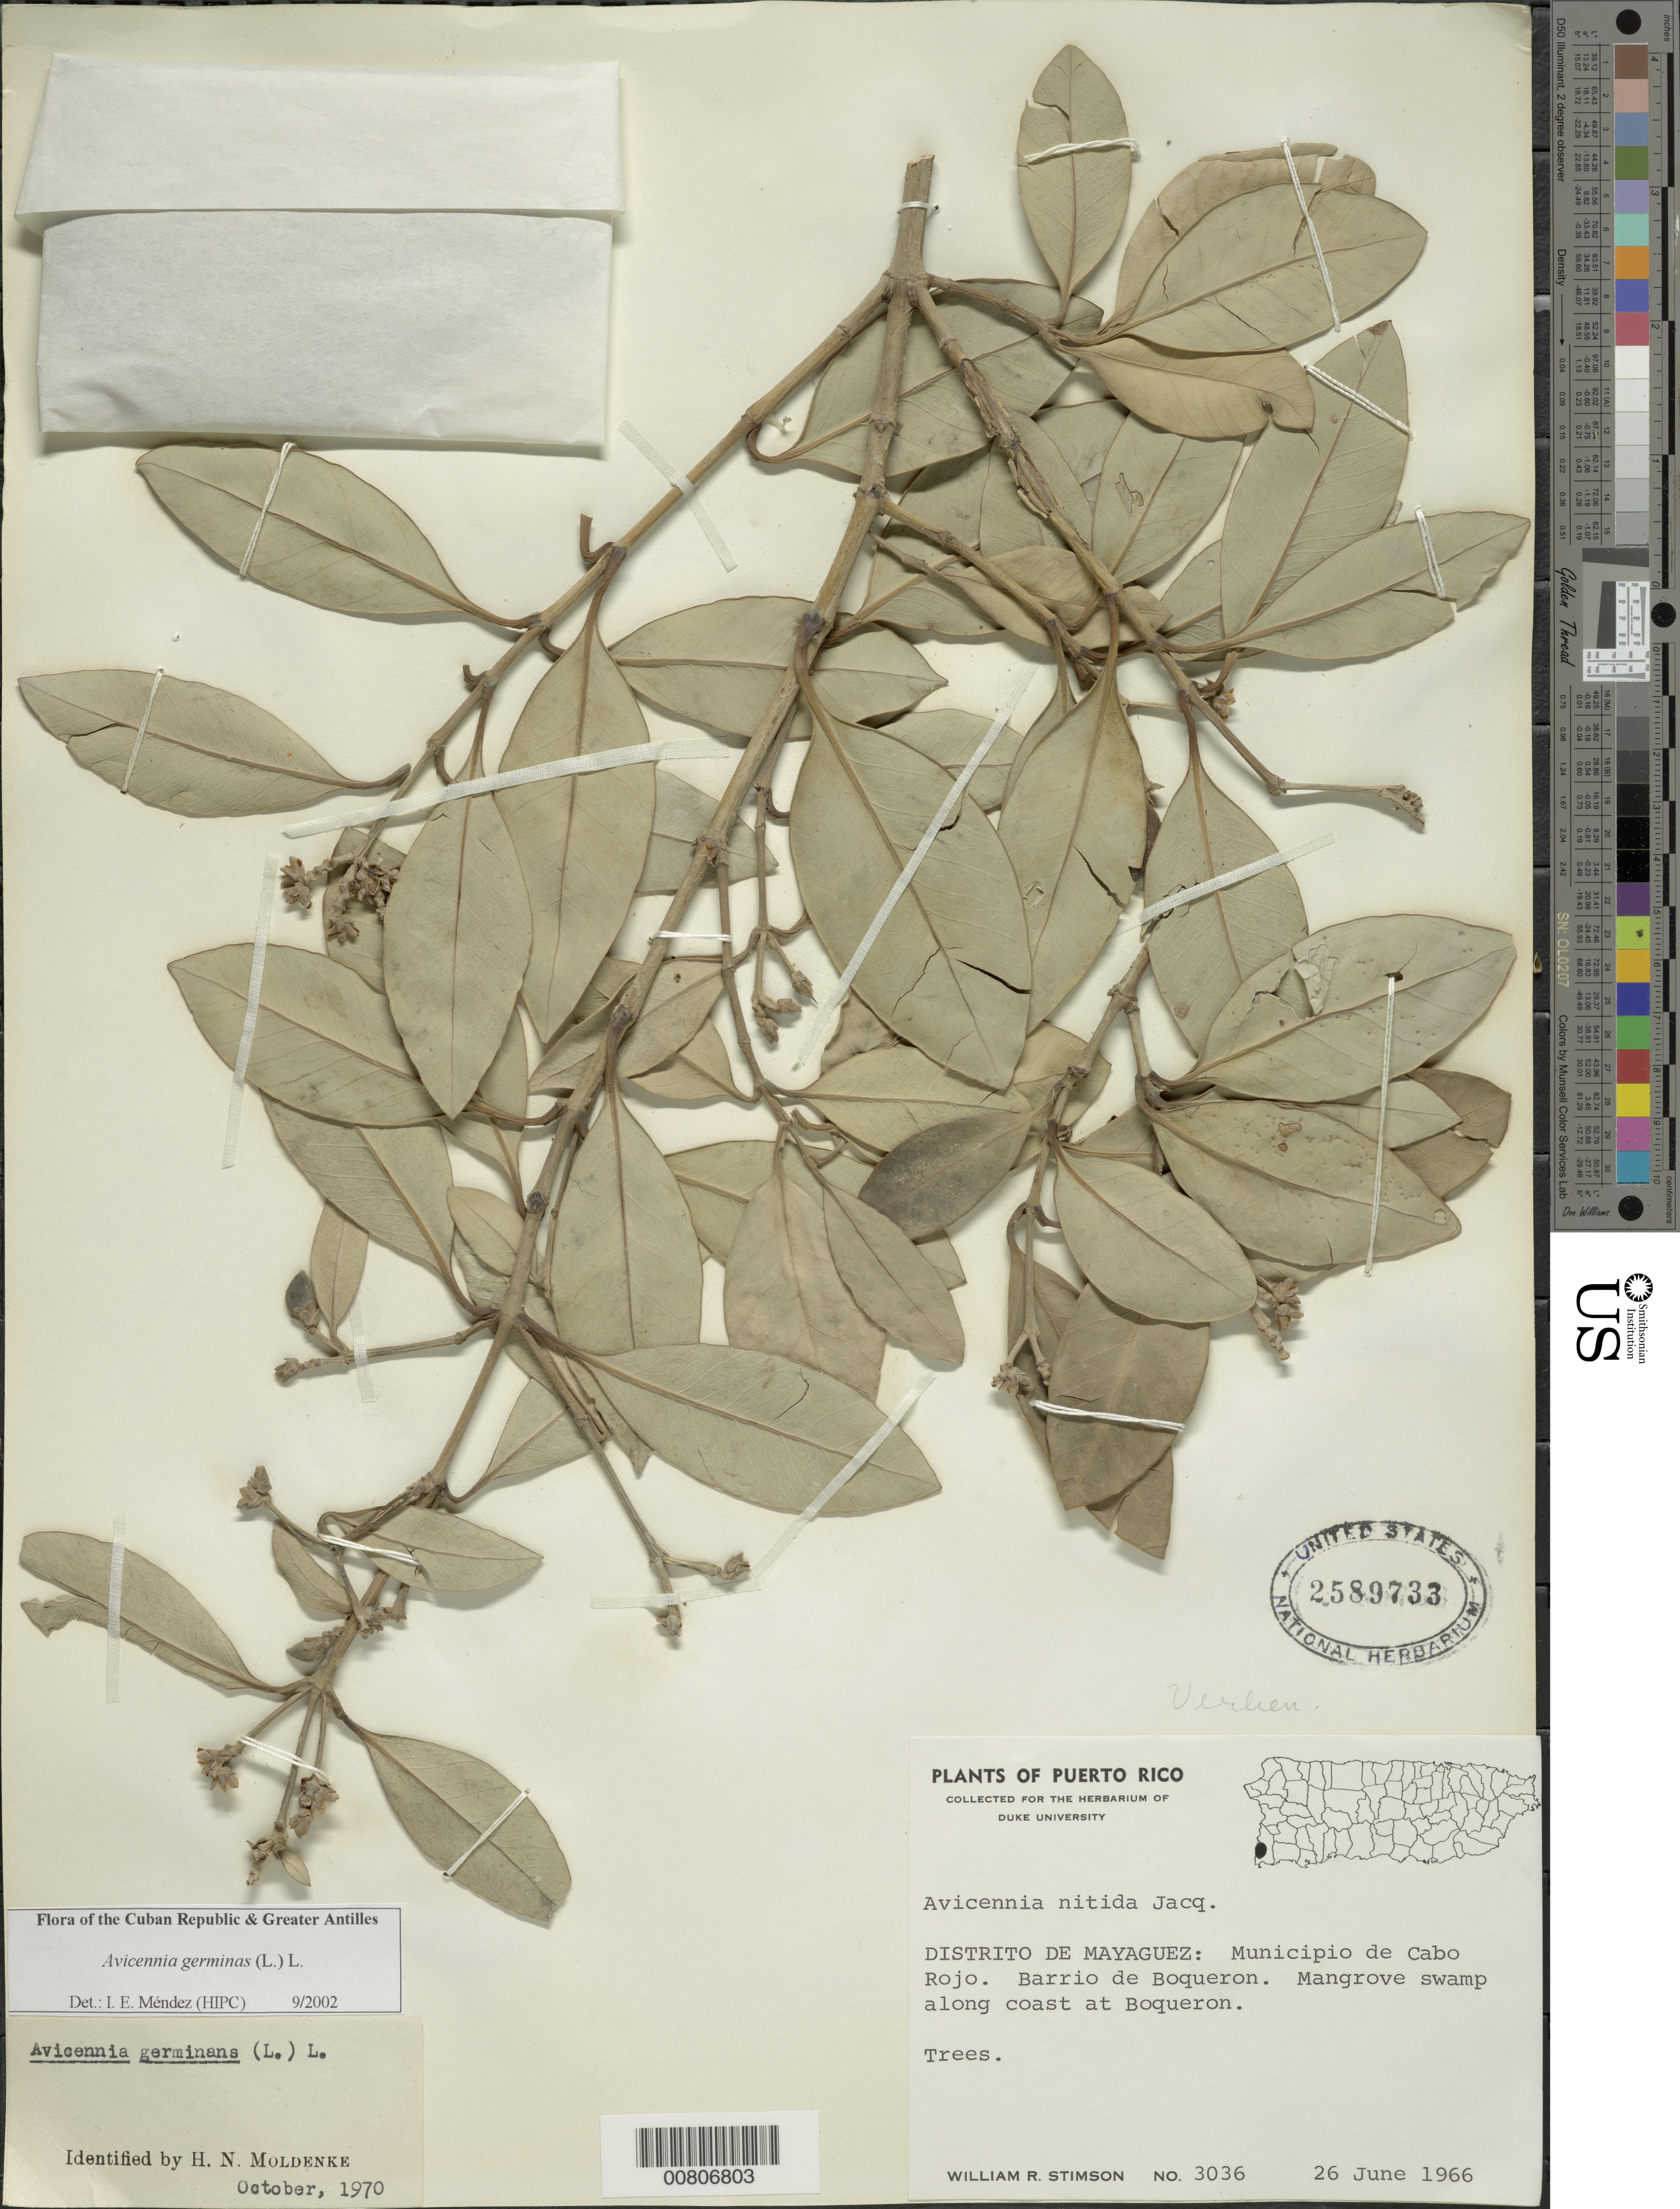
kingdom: Plantae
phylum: Tracheophyta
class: Magnoliopsida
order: Lamiales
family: Acanthaceae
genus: Avicennia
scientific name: Avicennia germinans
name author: (L.) L.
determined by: Méndez, Isidro E., (HIPC)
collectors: W. R. Stimson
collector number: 3036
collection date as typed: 26 Jun 1966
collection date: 1966-06-26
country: Puerto Rico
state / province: Cabo Rojo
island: Puerto Rico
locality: Mun. de Cabo Rojo, Barrio de Boqueron, along coast at Boqueron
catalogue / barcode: US 2589733